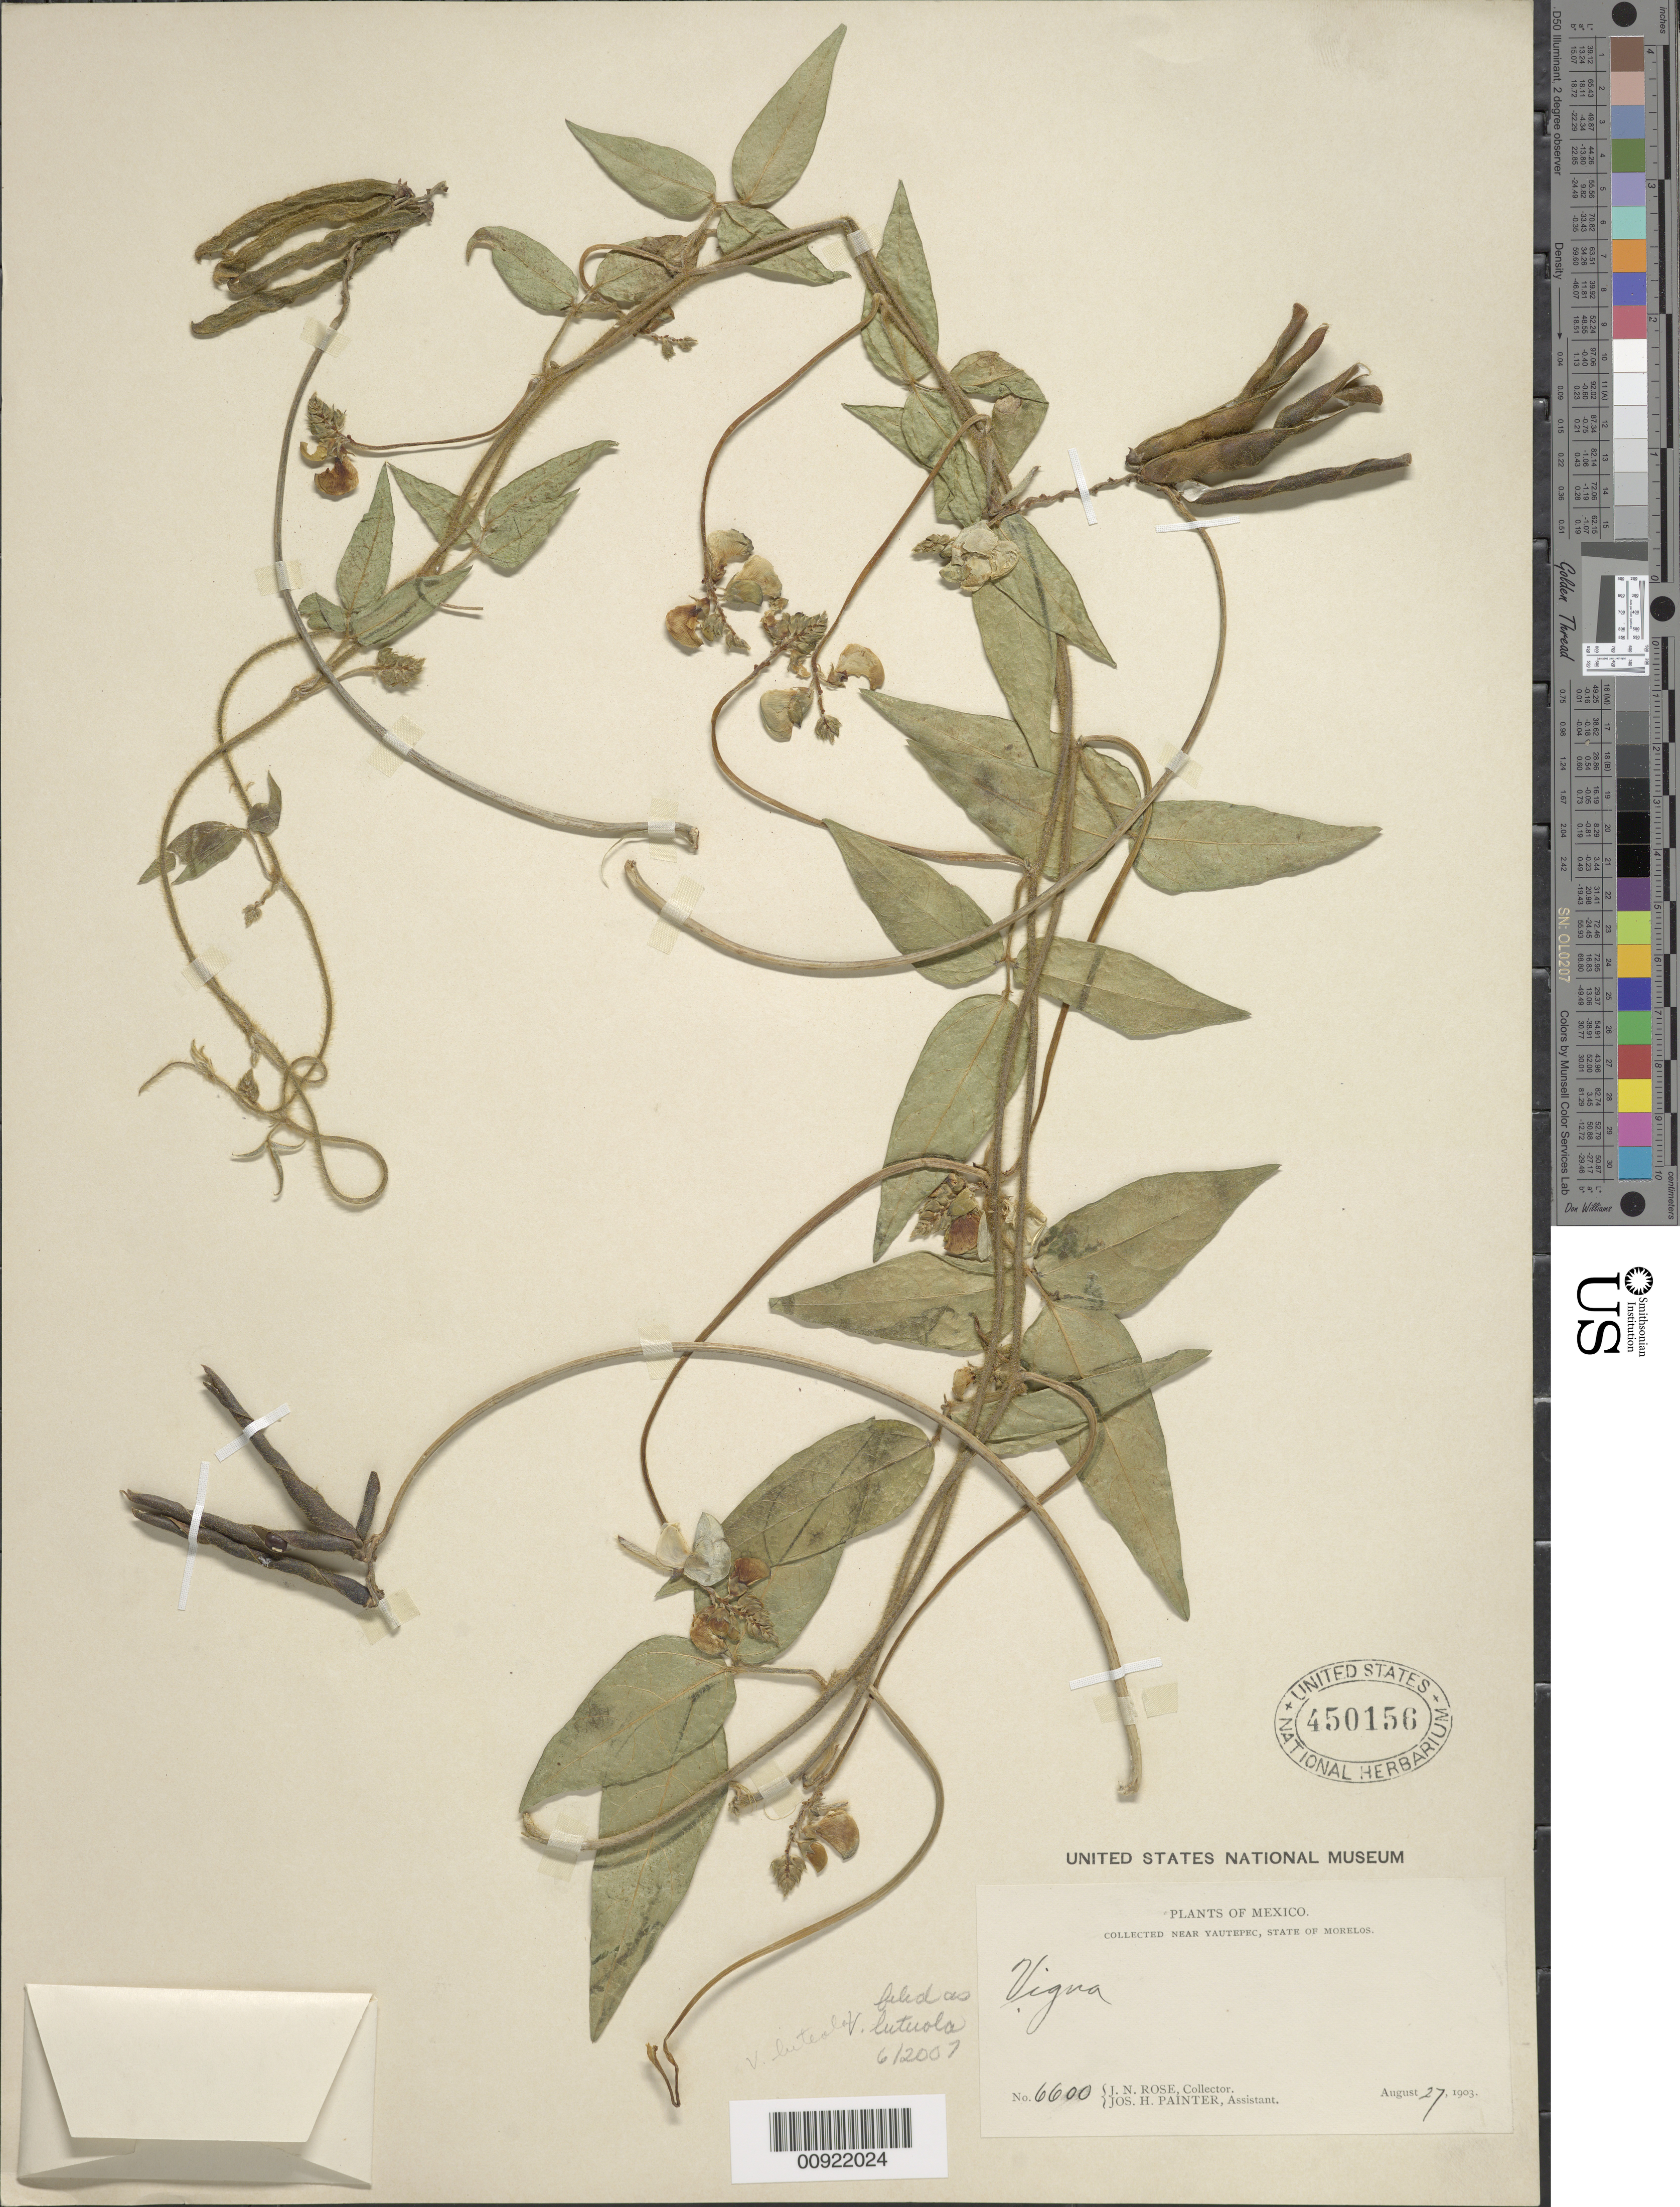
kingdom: Plantae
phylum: Tracheophyta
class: Magnoliopsida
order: Fabales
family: Fabaceae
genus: Vigna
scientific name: Vigna luteola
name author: (Jacq.) Benth.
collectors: J. N. Rose & J. H. Painter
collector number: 6600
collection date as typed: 27 Aug 1903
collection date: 1903-08-27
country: Mexico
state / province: Morelos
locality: Near Yautepec, State of Morelos.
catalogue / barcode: US 450156